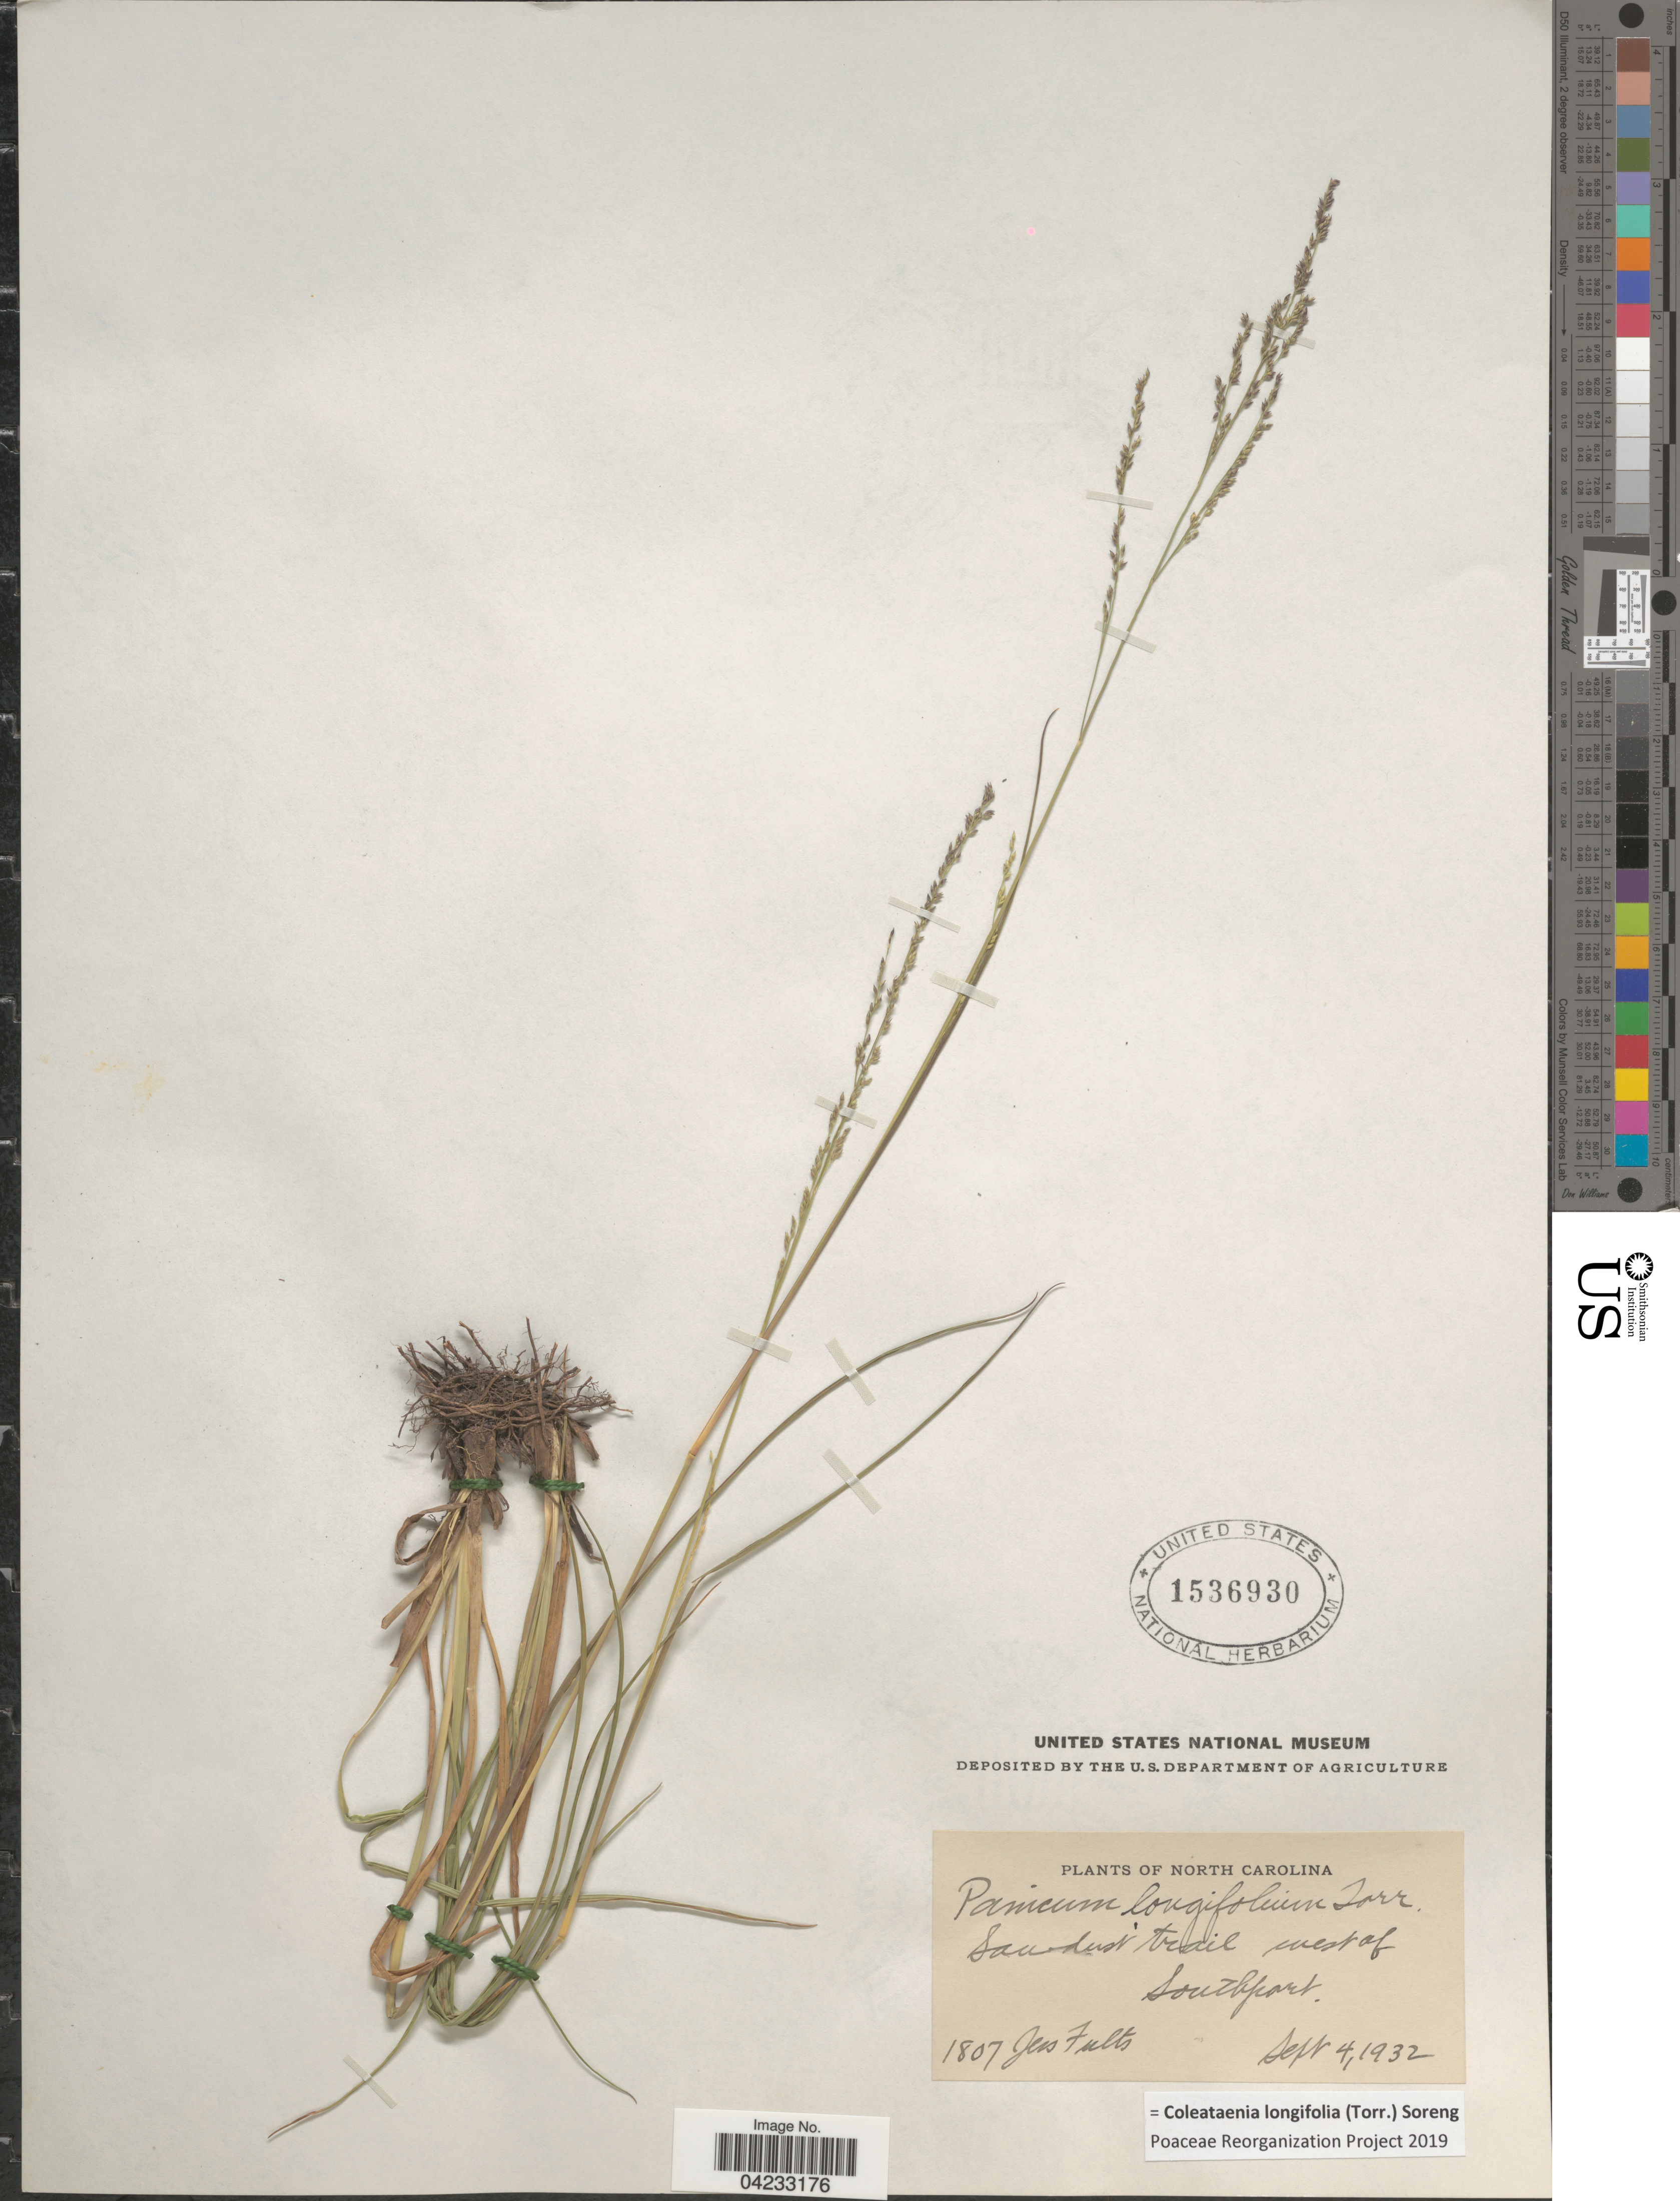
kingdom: Plantae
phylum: Tracheophyta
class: Liliopsida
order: Poales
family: Poaceae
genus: Coleataenia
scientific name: Coleataenia longifolia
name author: (Torr.) Soreng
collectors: J. Fults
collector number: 1807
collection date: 1932-09-04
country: United States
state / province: North Carolina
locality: Sawdust trail west of Southport.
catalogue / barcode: US 1536930